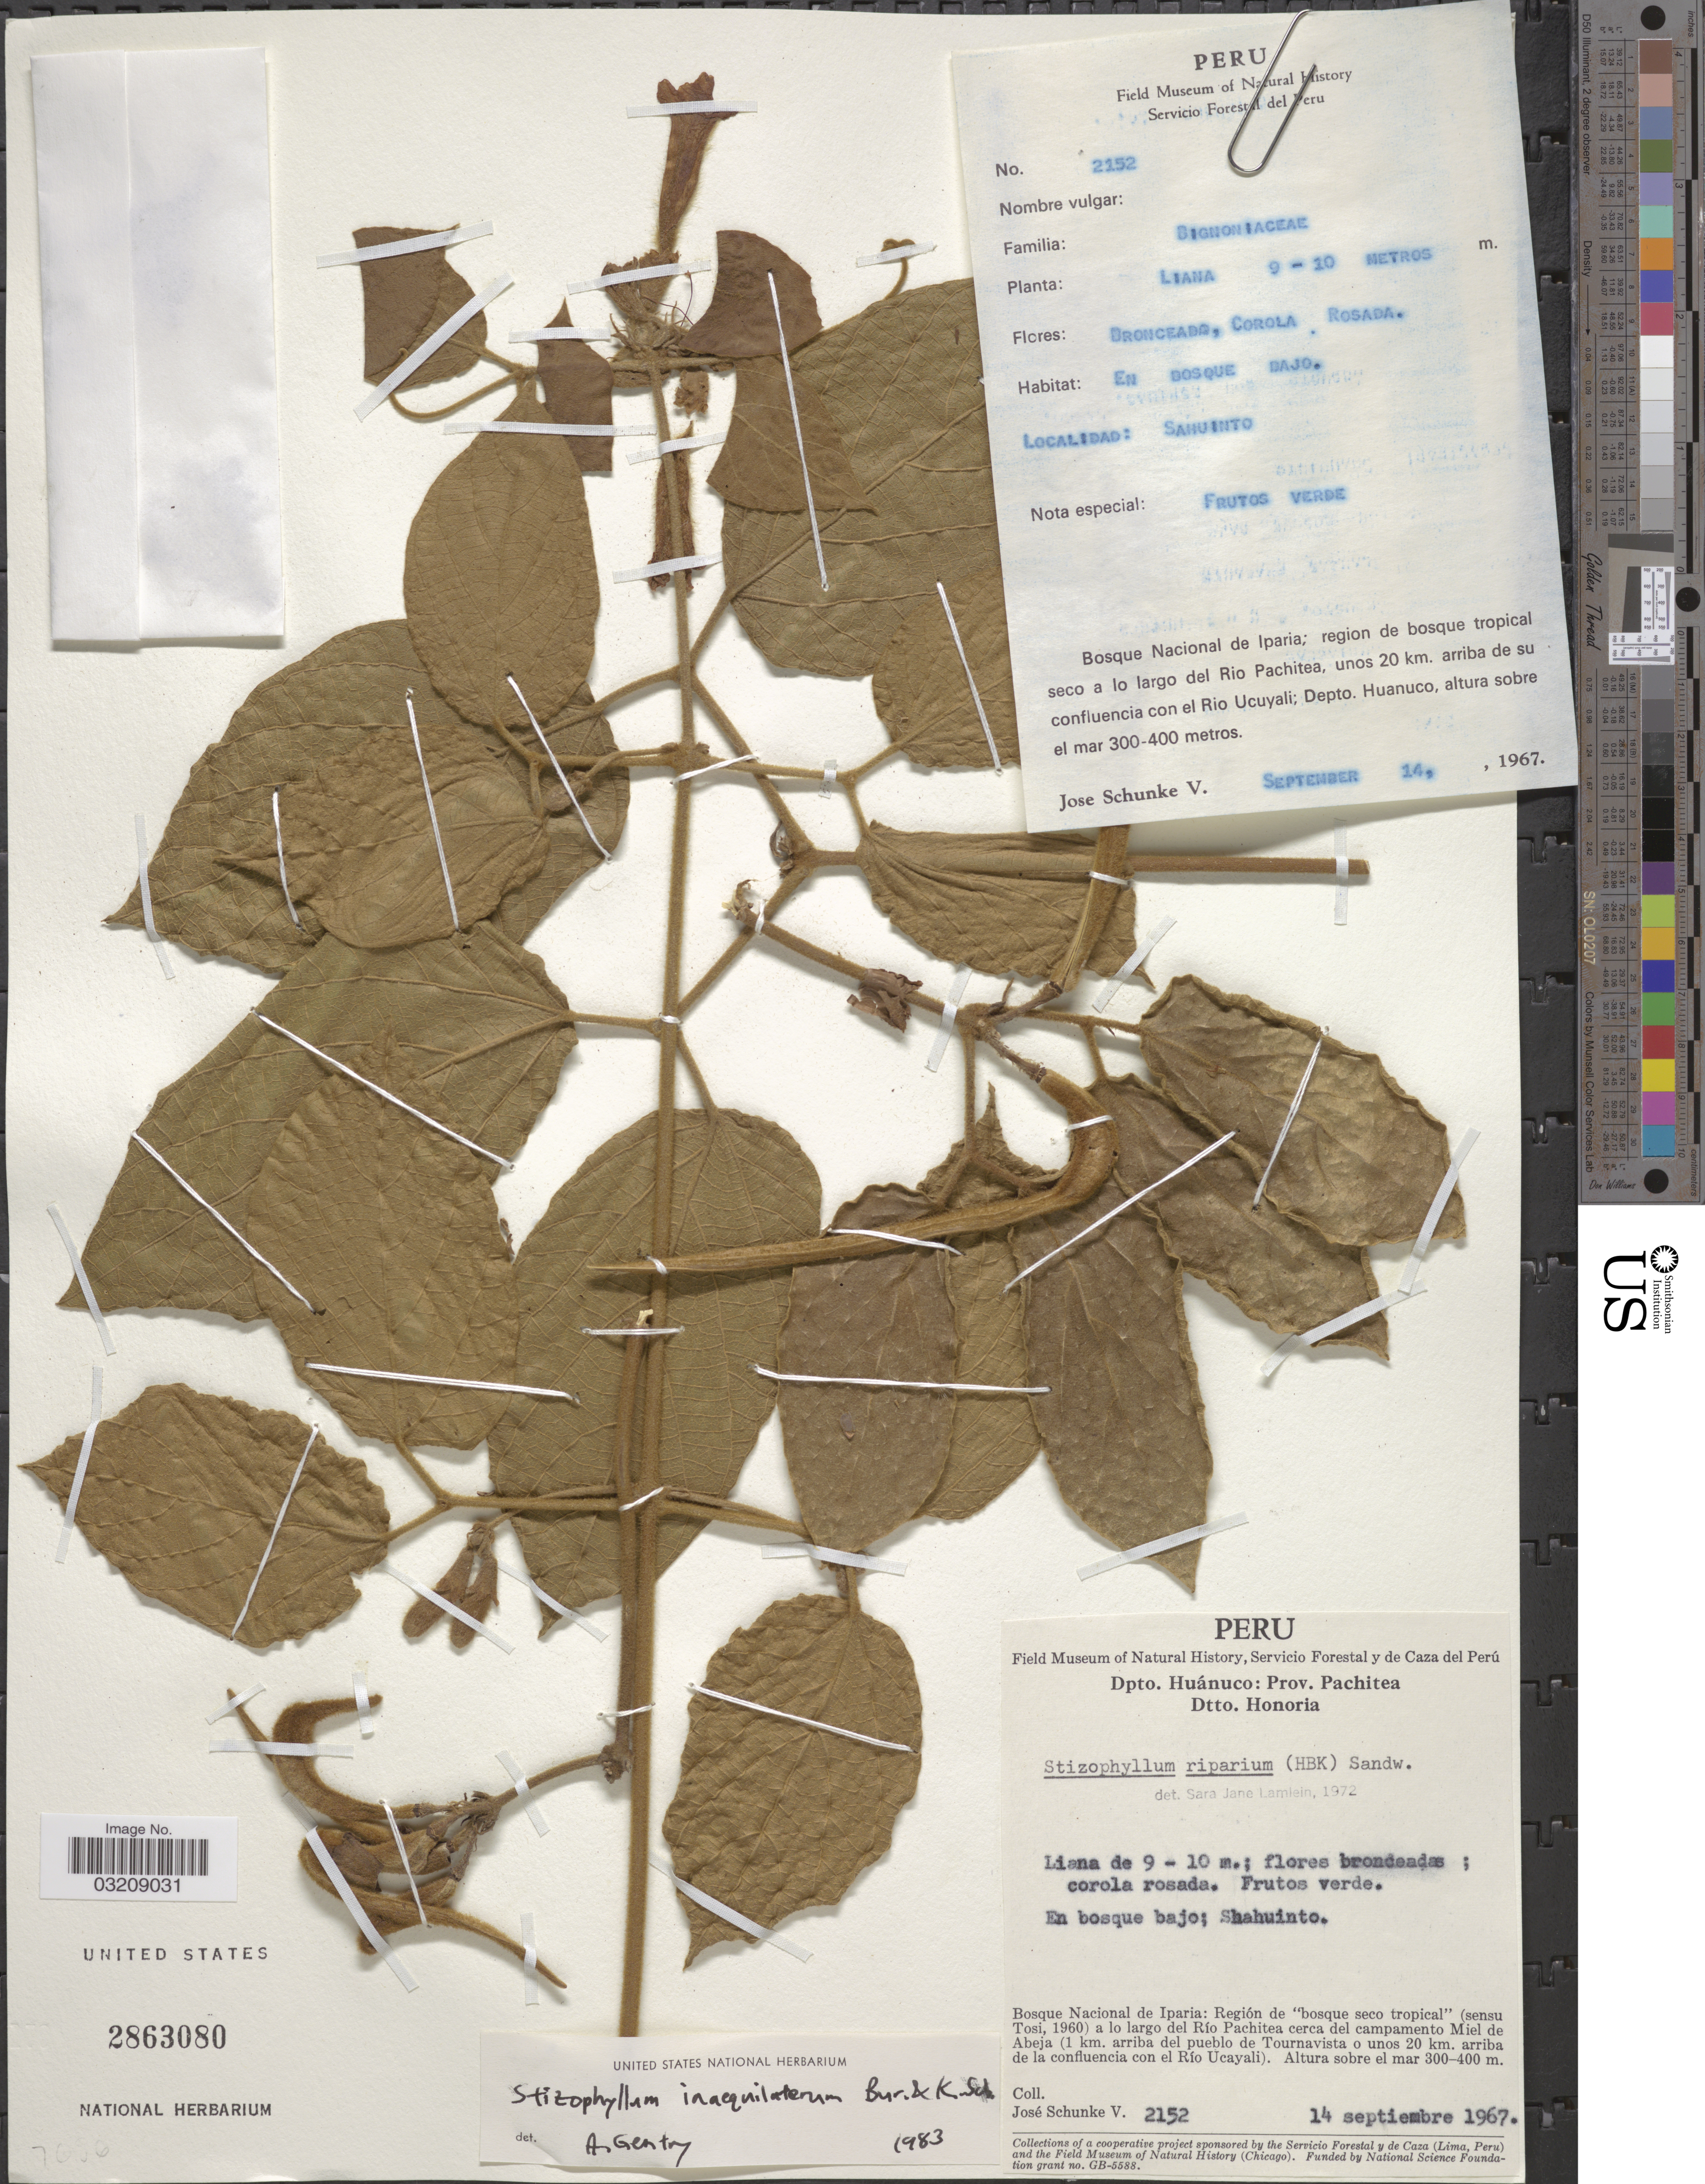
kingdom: Plantae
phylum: Tracheophyta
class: Magnoliopsida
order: Lamiales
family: Bignoniaceae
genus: Stizophyllum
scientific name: Stizophyllum inaequilaterum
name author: Bureau & K. Schum.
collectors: J. Schunke Vigo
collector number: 2152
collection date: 1967-09-14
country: Peru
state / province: Huánuco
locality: Dpto. Huánuco: Prov. Pachitea. Dtto. Honoria. En bosque bajo; Shahuinto. Bosque Nacional de Iparia: Región de "bosque seco tropical" (sensu Tosi, 1960) a lo largo del Río Pachitea cerca del campamento Miel de Abeja (1 km. arriba del pueblo de Tournavista o unos 20 km. arriba de la confluencia con el Río Ucayali).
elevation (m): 300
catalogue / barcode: US 2863080